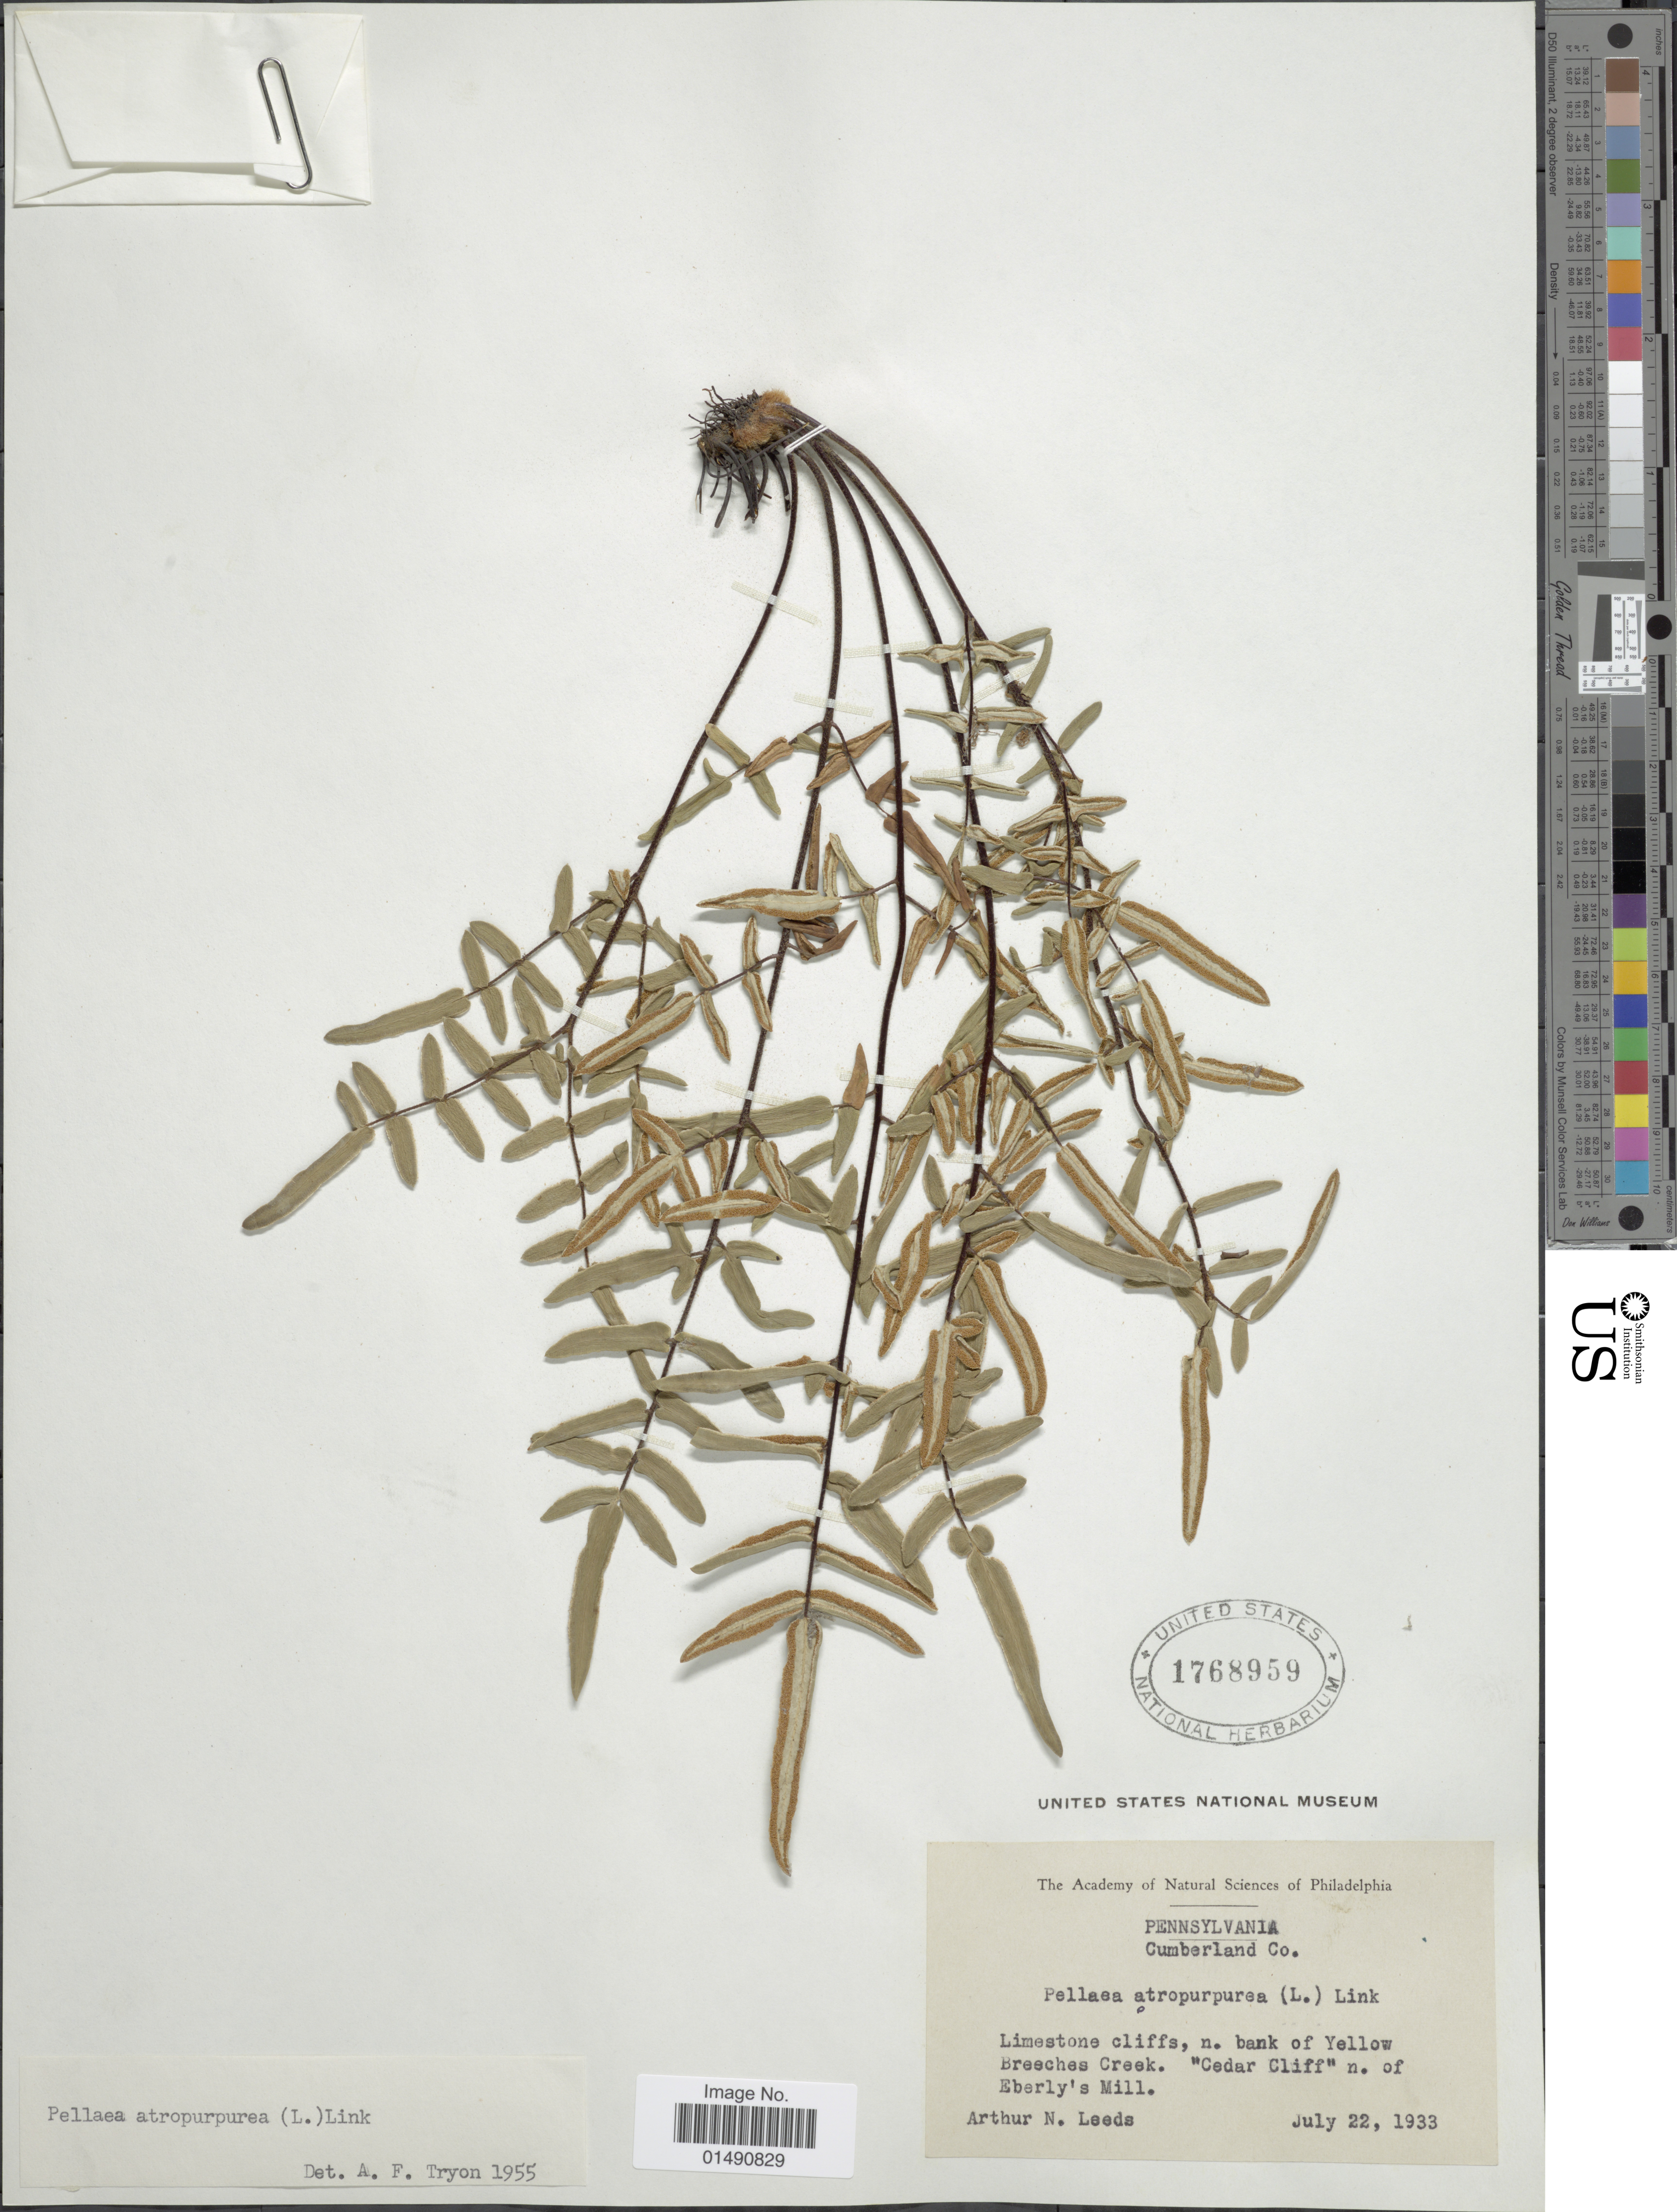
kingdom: Plantae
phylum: Tracheophyta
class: Polypodiopsida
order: Polypodiales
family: Pteridaceae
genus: Pellaea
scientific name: Pellaea atropurpurea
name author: (L.) Link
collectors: A. N. Leeds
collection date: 1933-07-22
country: United States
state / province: Pennsylvania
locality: Cumberland Co., n. bank of Yellow Breeches Creek, "Cedar Cliff"n. of Eberly's Mill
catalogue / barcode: US 1768959